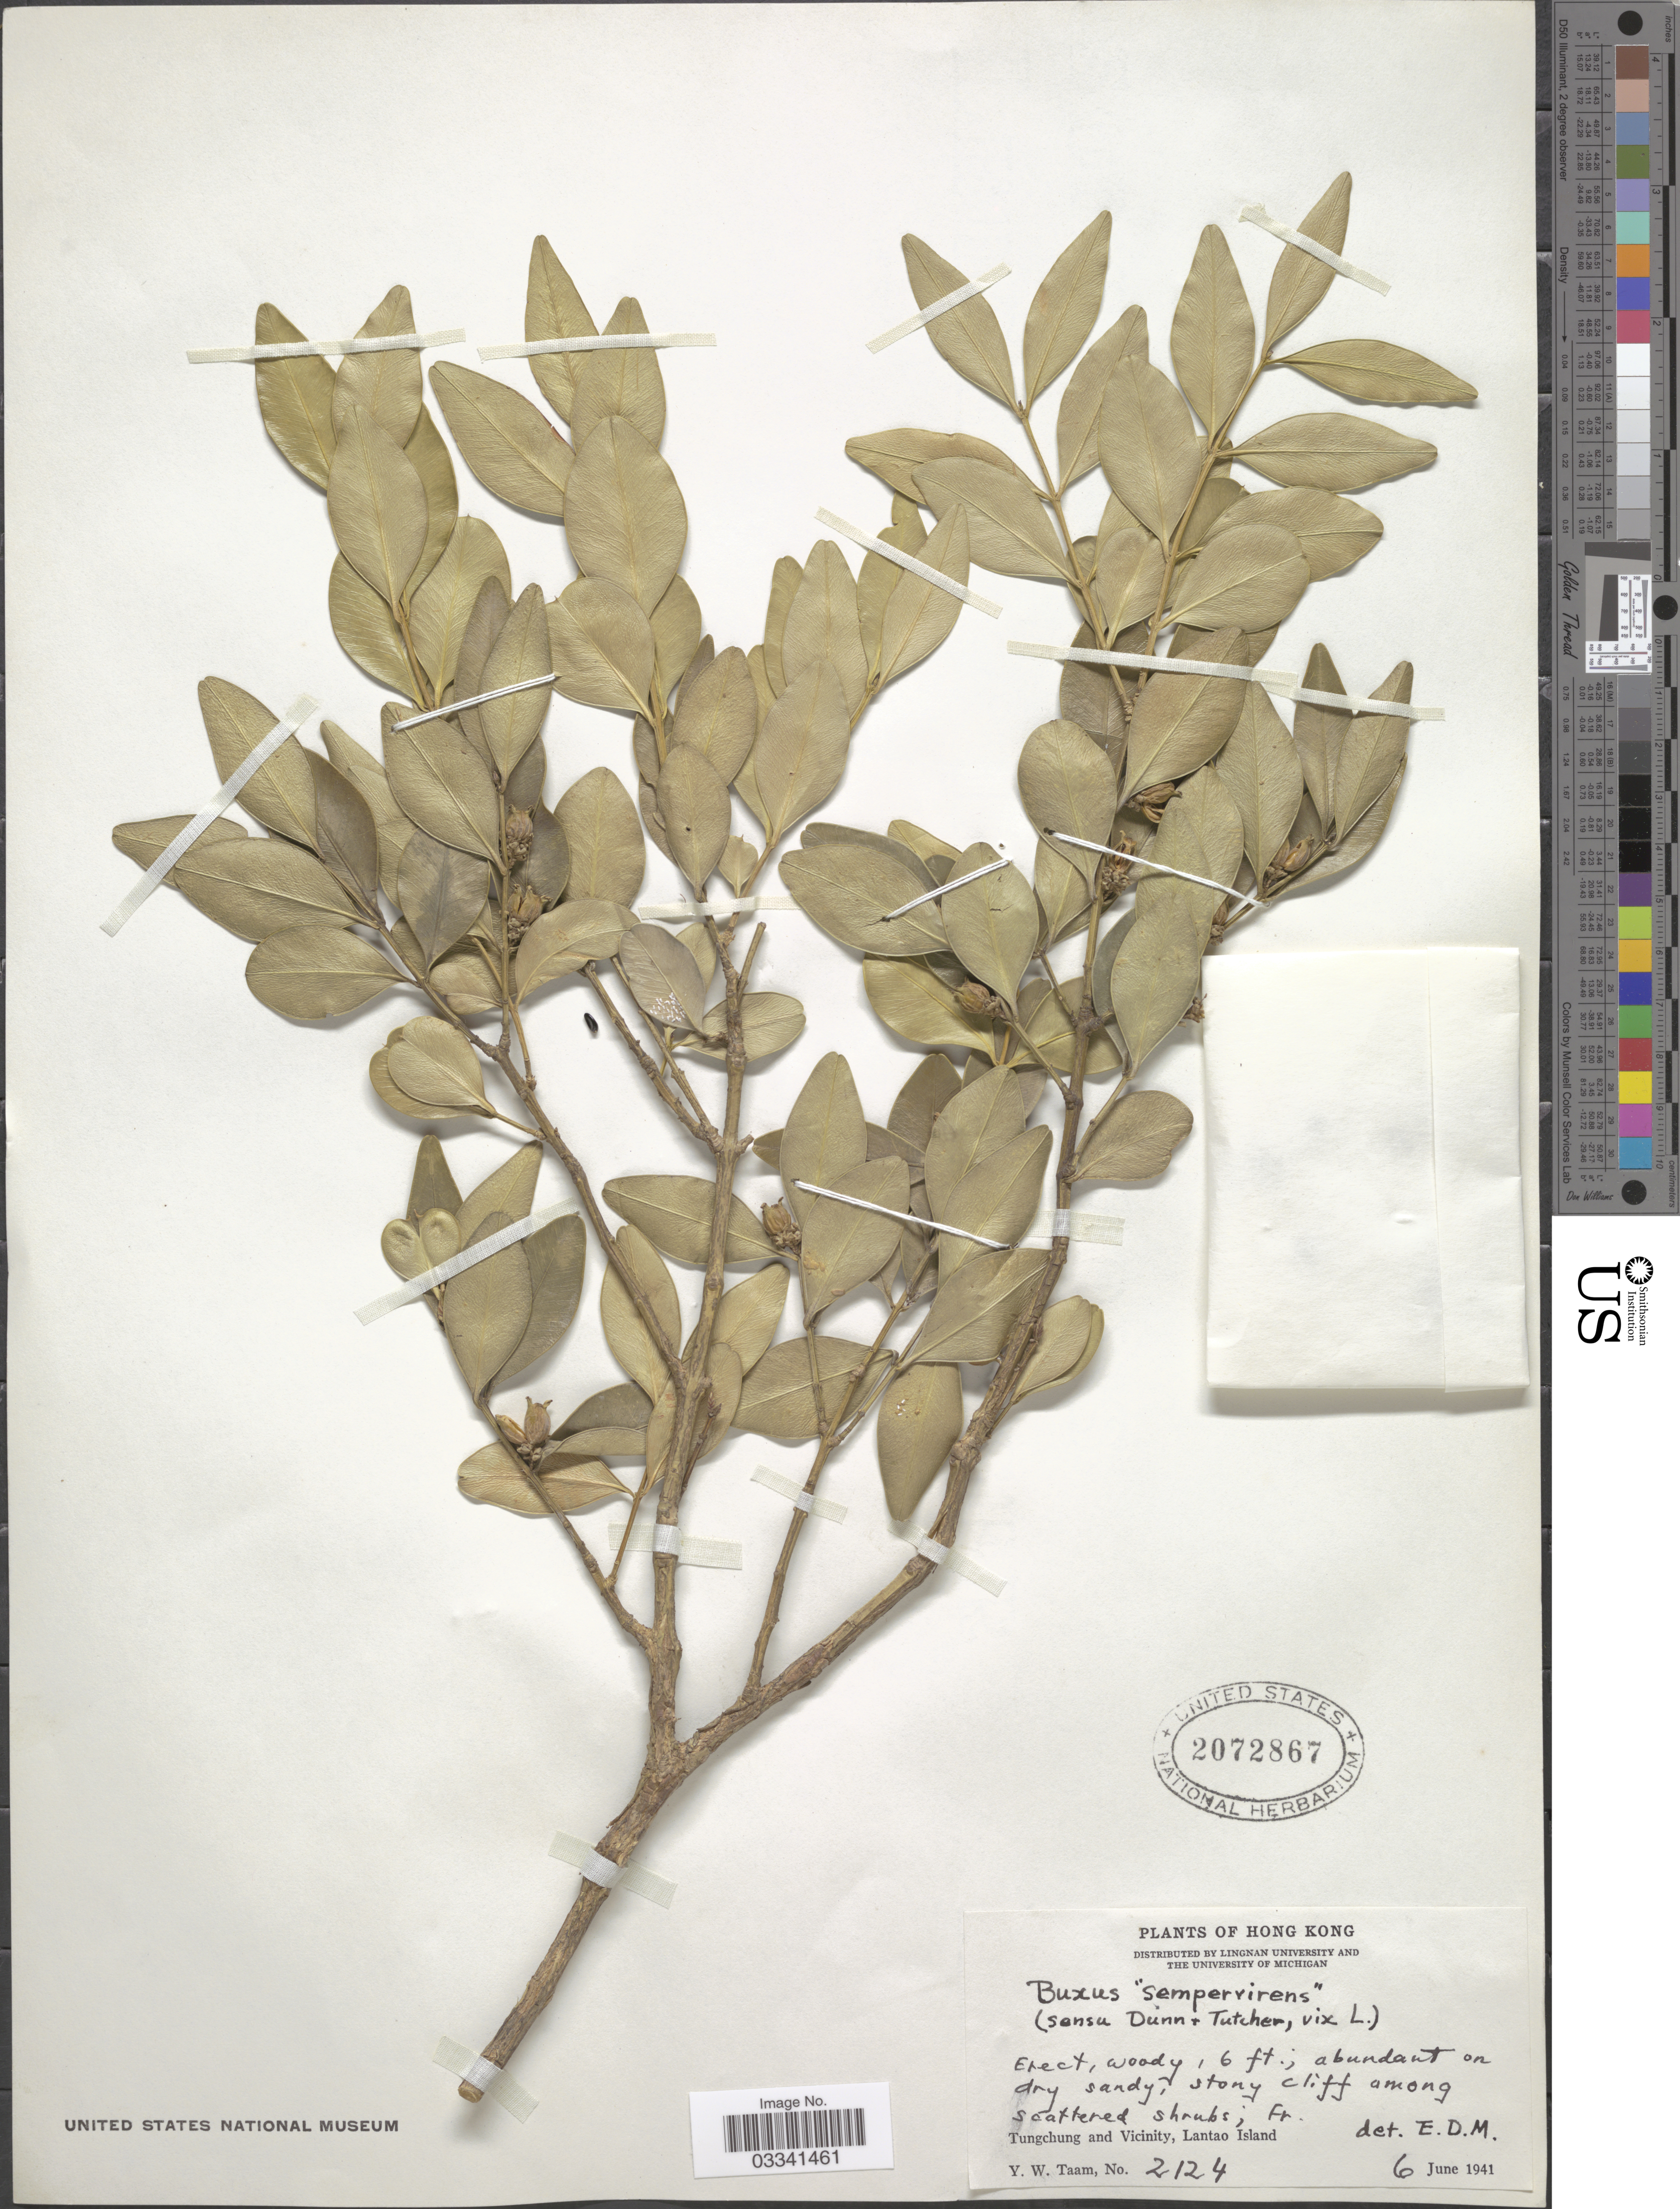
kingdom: Plantae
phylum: Tracheophyta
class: Magnoliopsida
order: Buxales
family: Buxaceae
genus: Buxus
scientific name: Buxus sempervirens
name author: L.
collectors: Y. W. Taam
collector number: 2124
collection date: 1941-06-06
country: China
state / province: Hong Kong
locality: Tungchung and Vicinity, Lantao Island.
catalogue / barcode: US 2072867